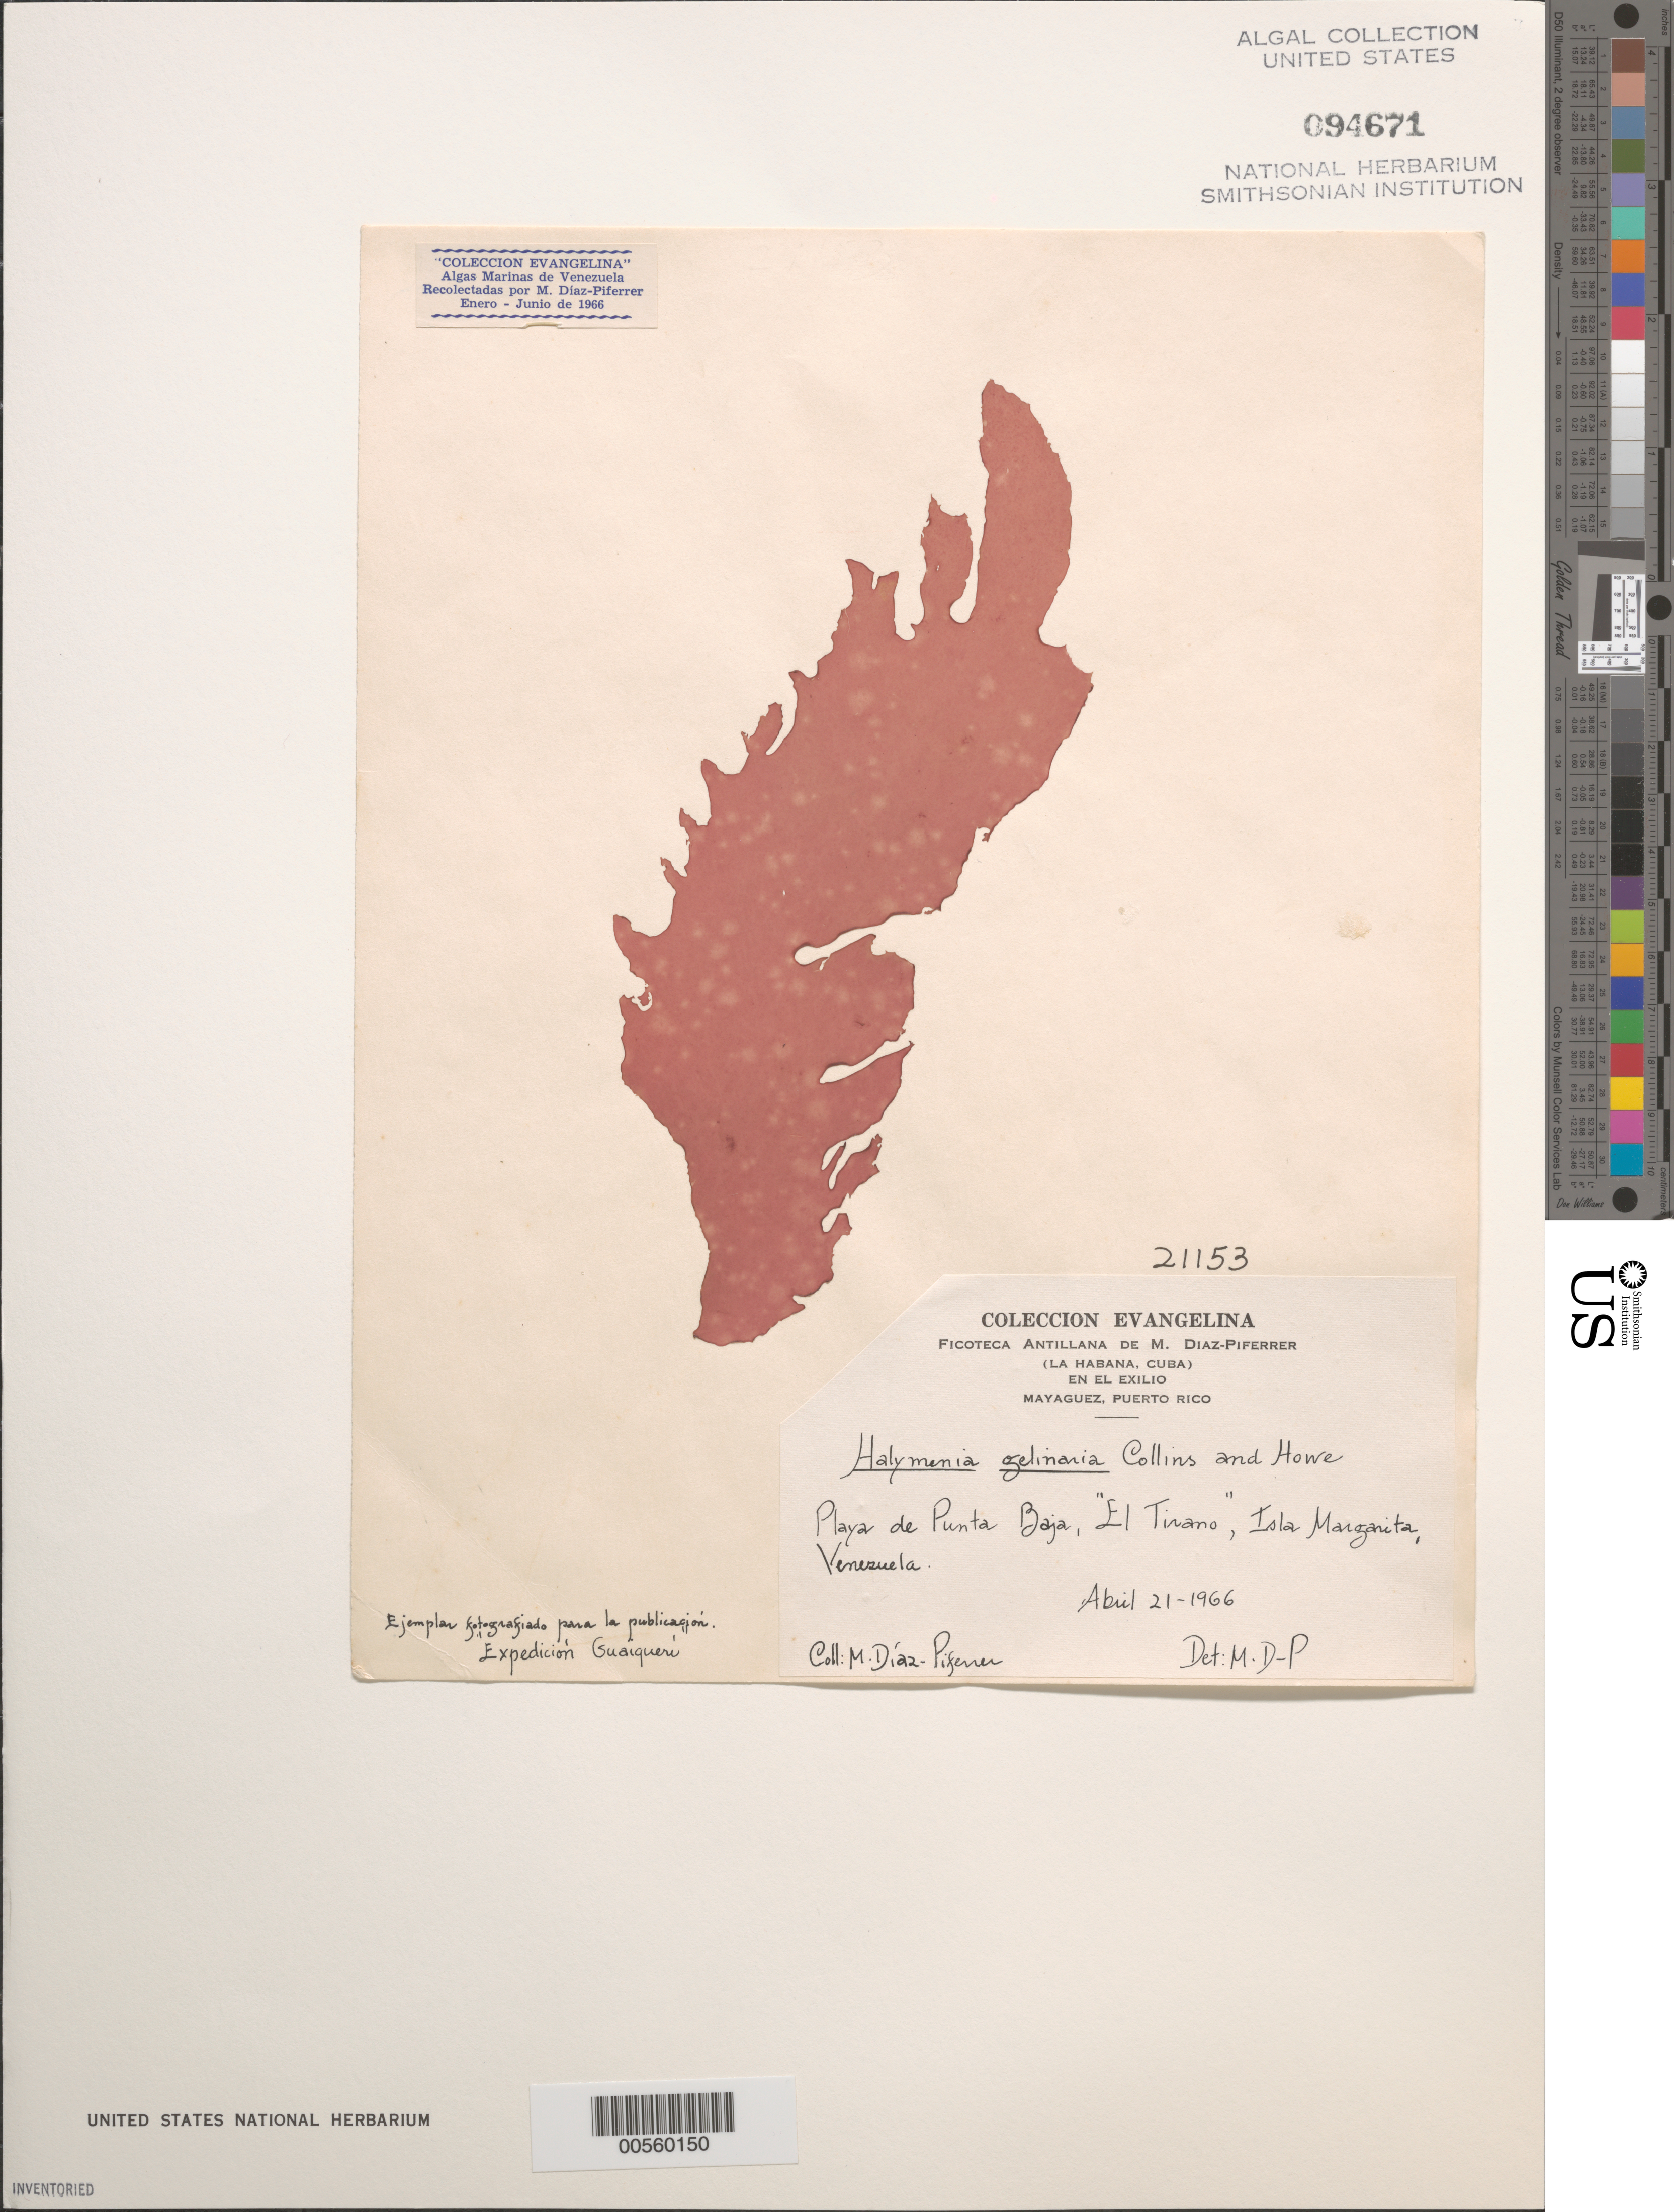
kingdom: Plantae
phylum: Rhodophyta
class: Florideophyceae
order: Halymeniales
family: Halymeniaceae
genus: Halymenia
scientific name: Halymenia floridana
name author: J. Agardh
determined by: Algae name updating Project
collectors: M. Diaz-Piferrer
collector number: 21153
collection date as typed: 21 Apr 1966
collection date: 1966-04-21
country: Venezuela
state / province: Nueva Esparta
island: Margarita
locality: Playa de Punta Baja, El Tirano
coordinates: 11 N, 64 W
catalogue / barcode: US 94671